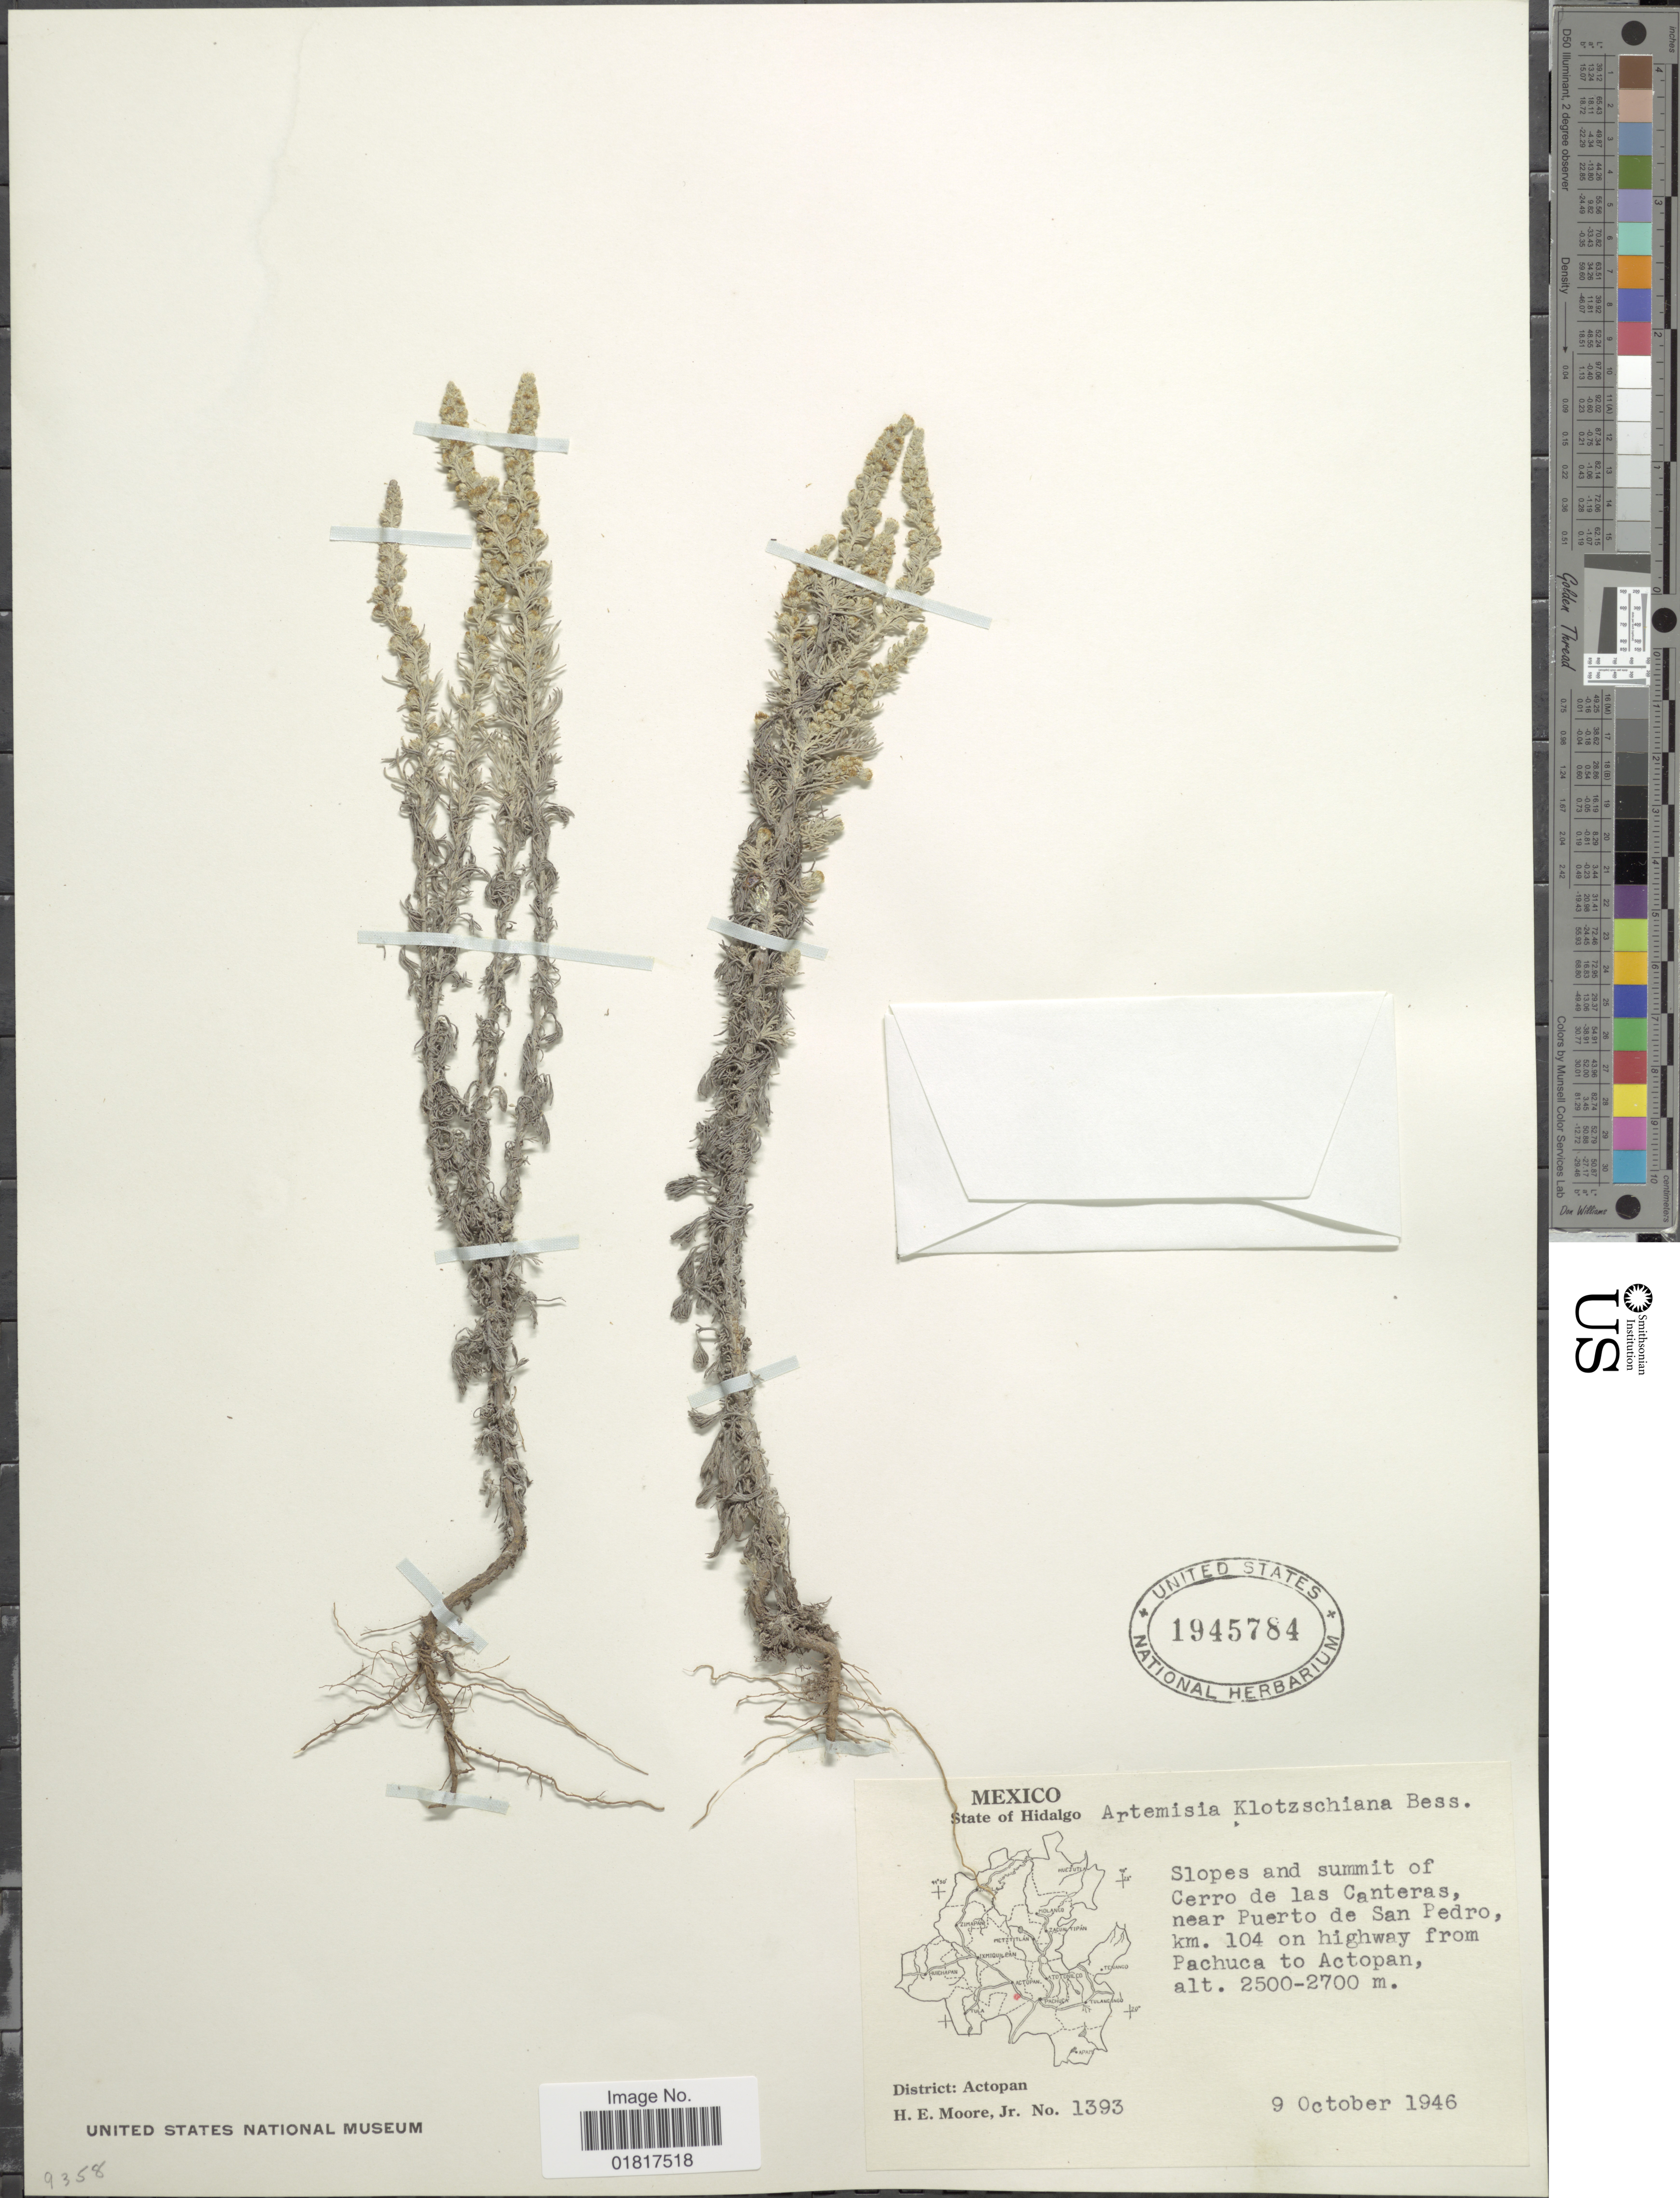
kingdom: Plantae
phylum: Tracheophyta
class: Magnoliopsida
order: Asterales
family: Asteraceae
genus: Artemisia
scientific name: Artemisia klotzchiana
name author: Besser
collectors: H. Moore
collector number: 1393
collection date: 1946-10-09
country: Mexico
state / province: Hidalgo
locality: Slopes and Summit of Cerro de las Canteras, near Puerto de San Pedro, km 104 on highway from Pachuca to Actopan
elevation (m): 2500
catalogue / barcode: US 1945784